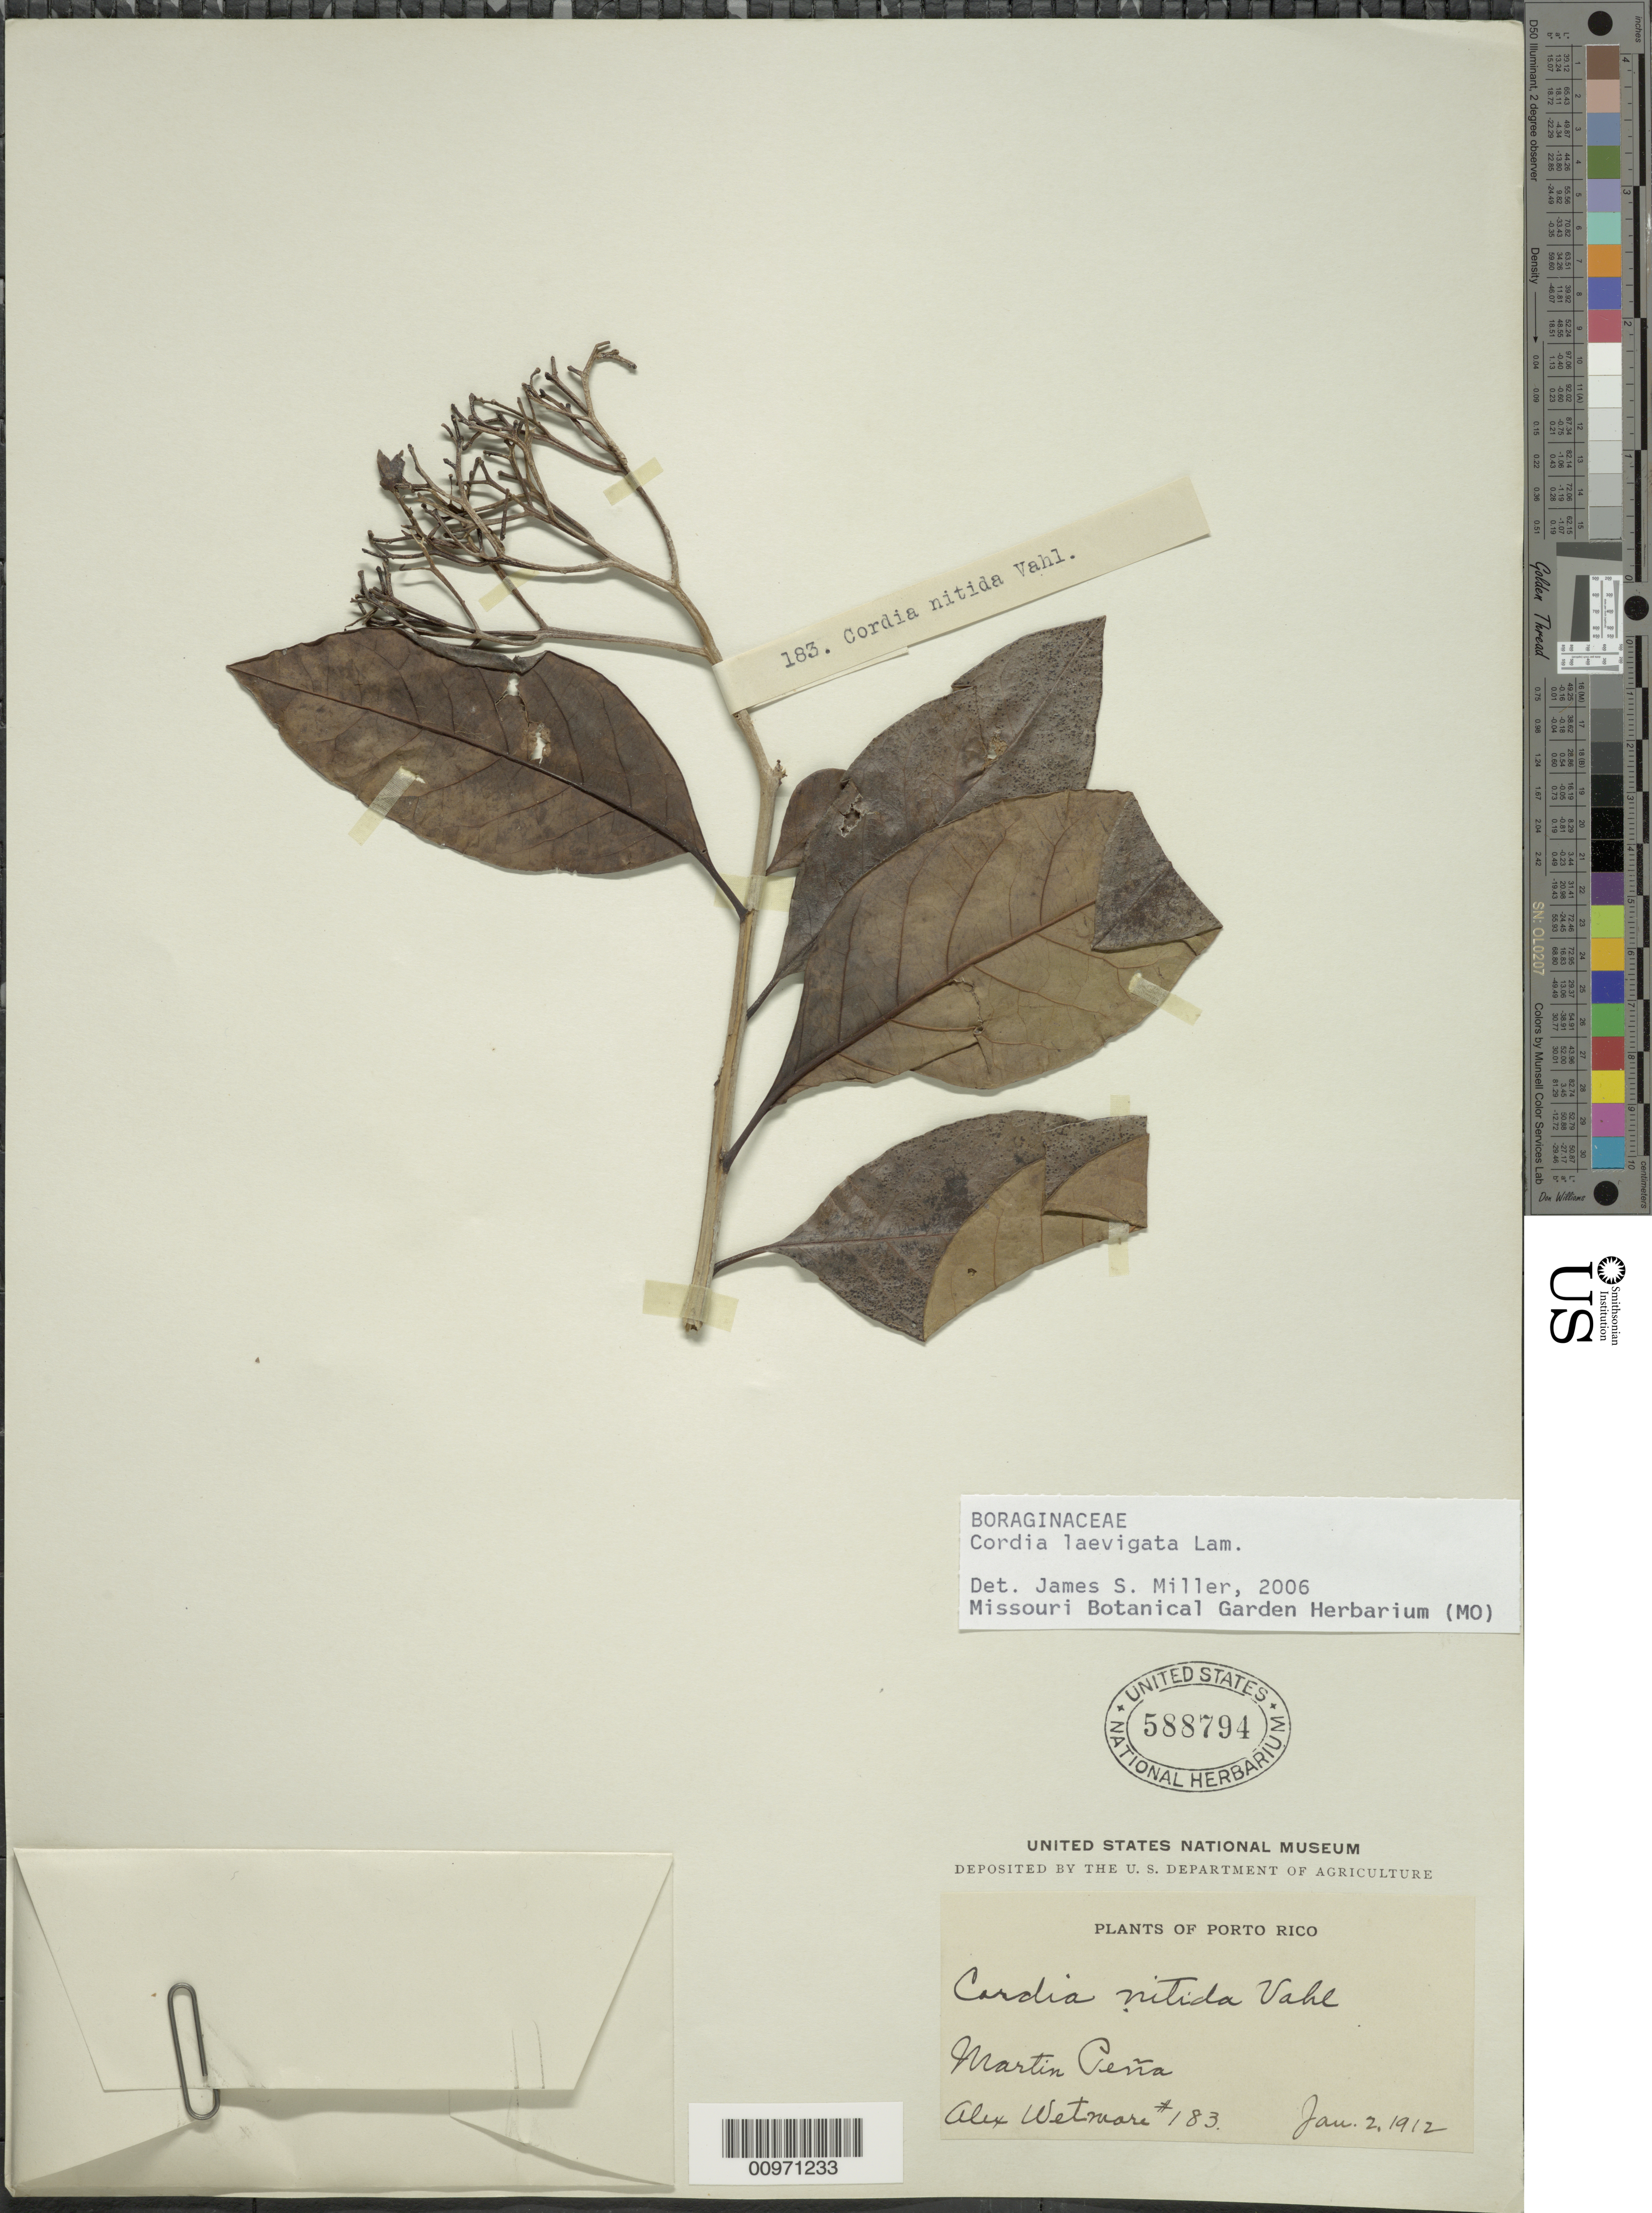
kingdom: Plantae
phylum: Tracheophyta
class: Magnoliopsida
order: Boraginales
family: Cordiaceae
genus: Cordia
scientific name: Cordia laevigata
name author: Lam.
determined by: Miller, James S., (MO), Missouri Botanical Garden (UNITED STATES)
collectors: A. Wetmore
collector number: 183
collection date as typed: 02 Jan 1912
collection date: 1912-01-02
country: Puerto Rico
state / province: San Juan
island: Puerto Rico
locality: Martin Peña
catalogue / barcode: US 588794